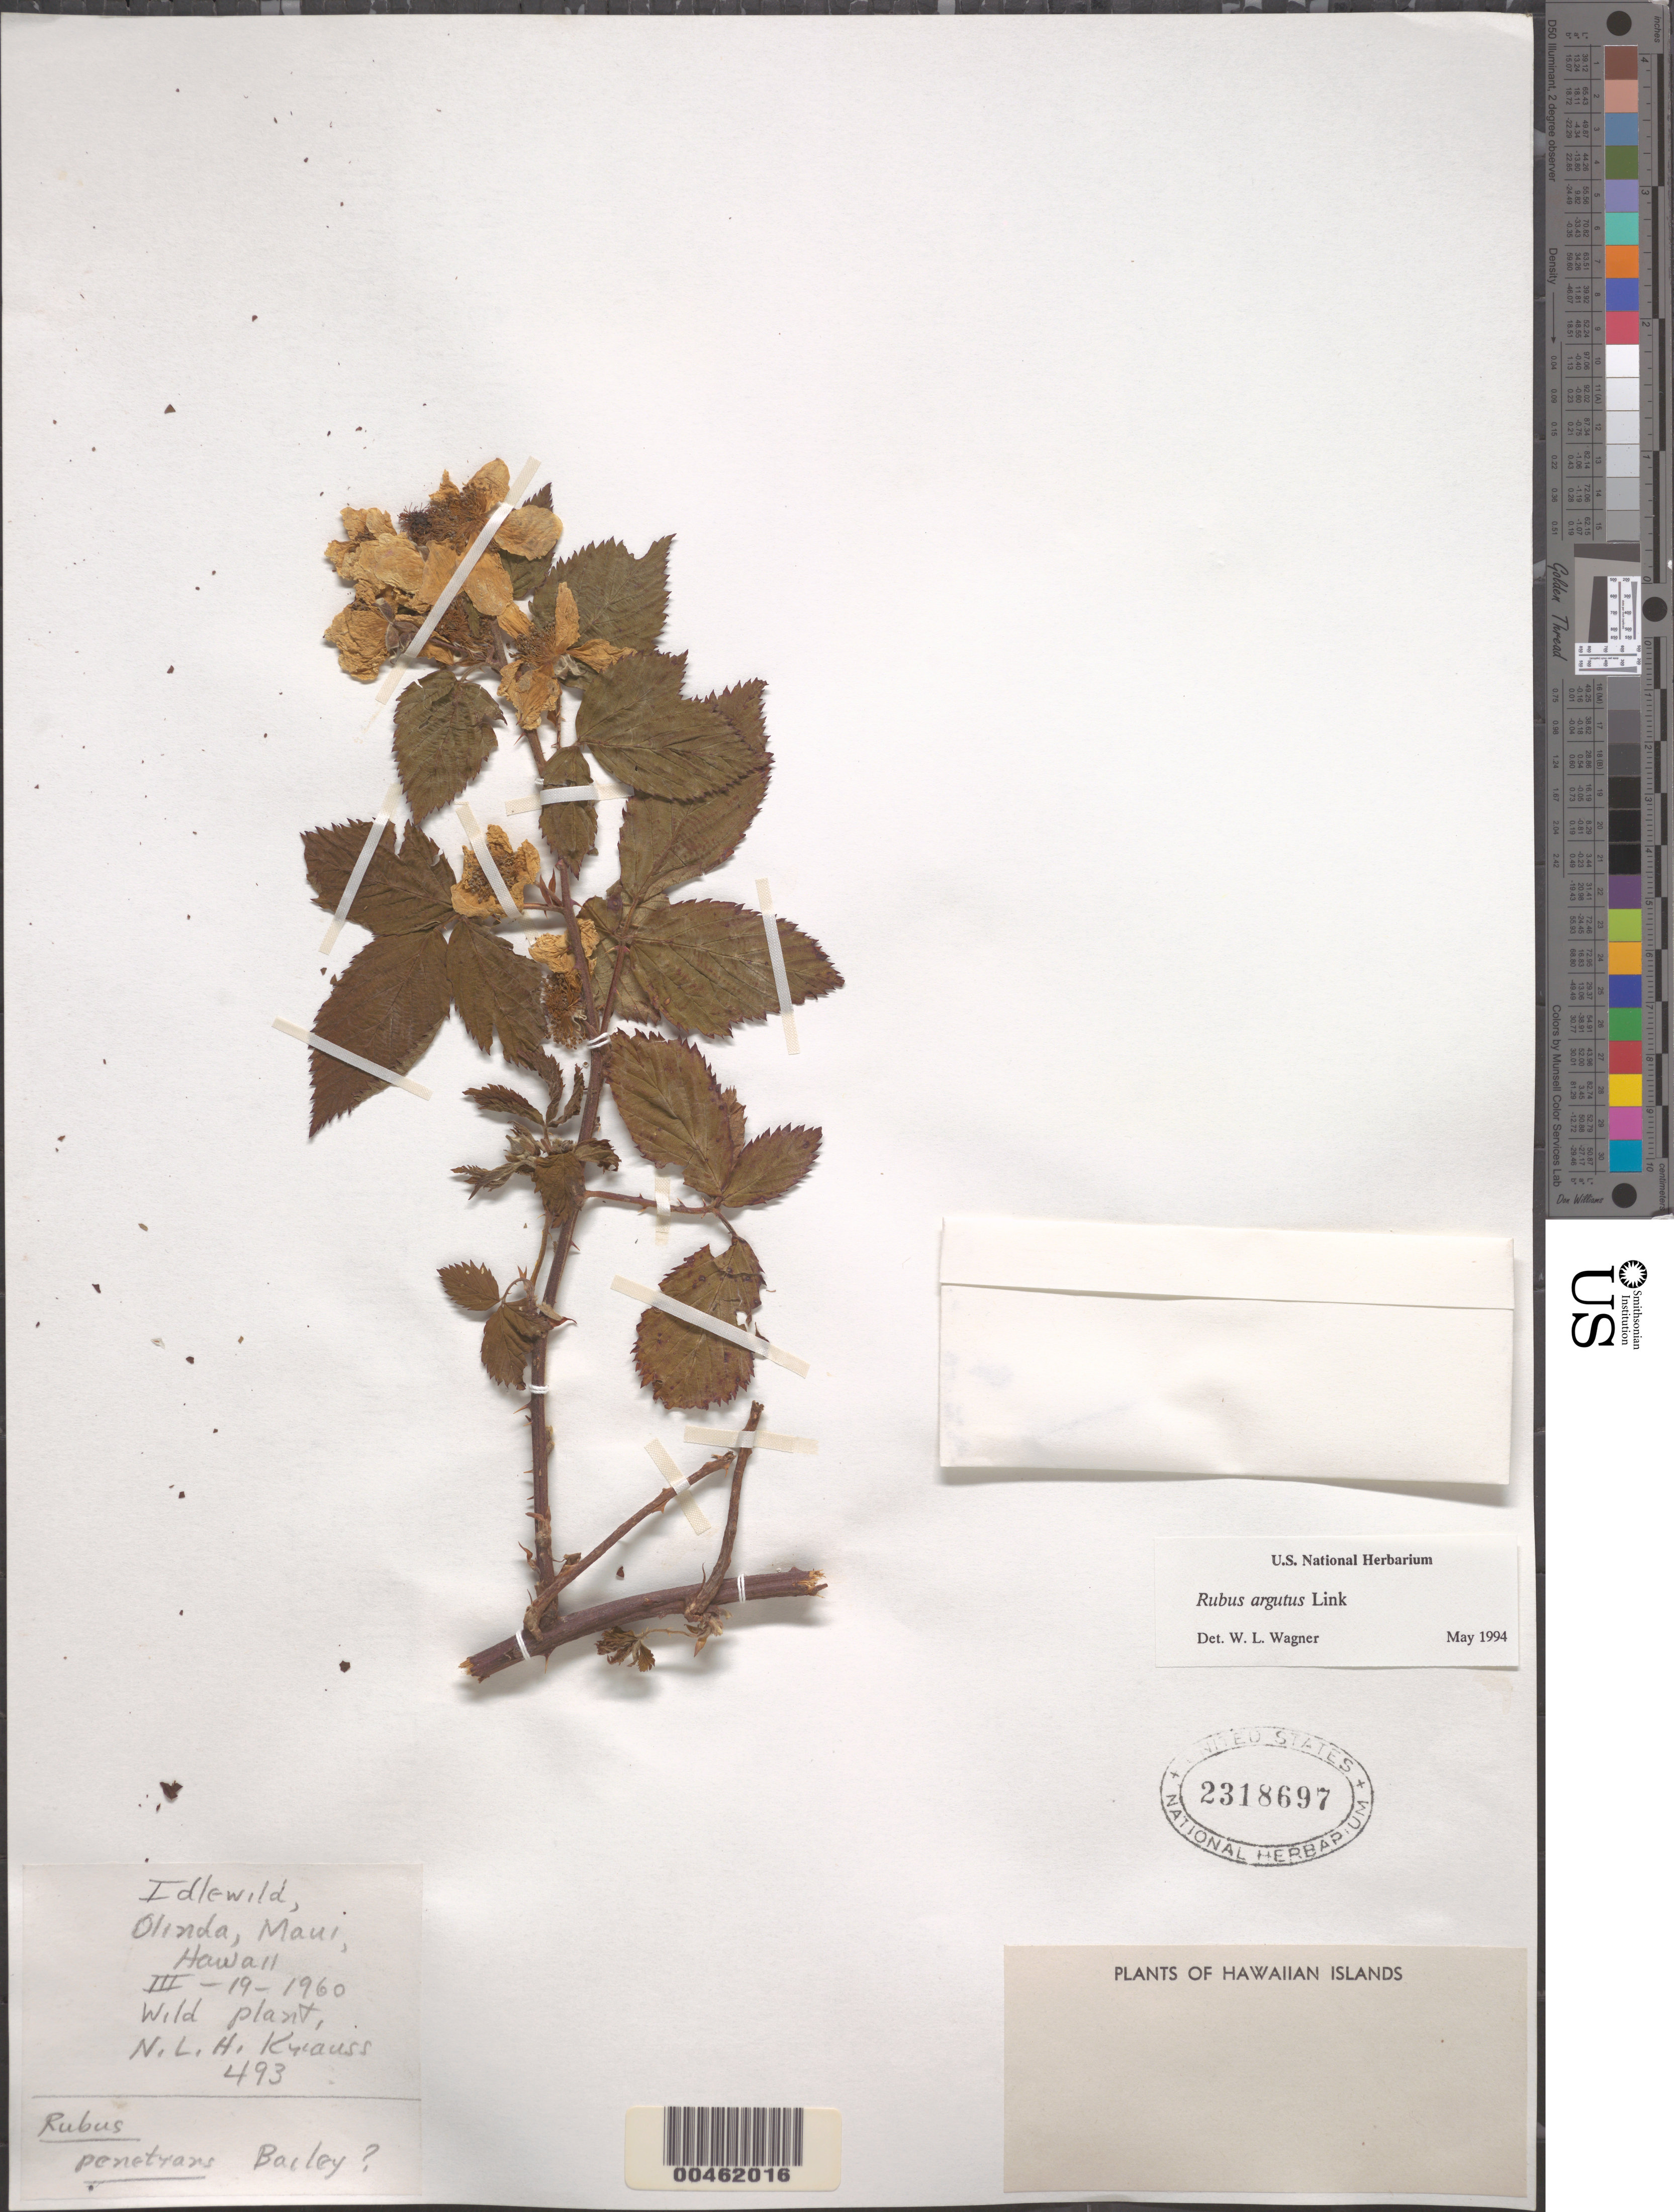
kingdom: Plantae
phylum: Tracheophyta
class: Magnoliopsida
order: Rosales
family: Rosaceae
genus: Rubus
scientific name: Rubus argutus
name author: Link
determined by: Wagner, W. L., (BOT), Smithsonian Institution - National Museum of Natural History (UNITED STATES)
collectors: N. Krauss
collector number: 493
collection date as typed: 19 Mar 1960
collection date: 1960-03-19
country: United States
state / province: Hawaii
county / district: Maui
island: Maui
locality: Idlewild, Olinda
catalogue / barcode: US 2318697